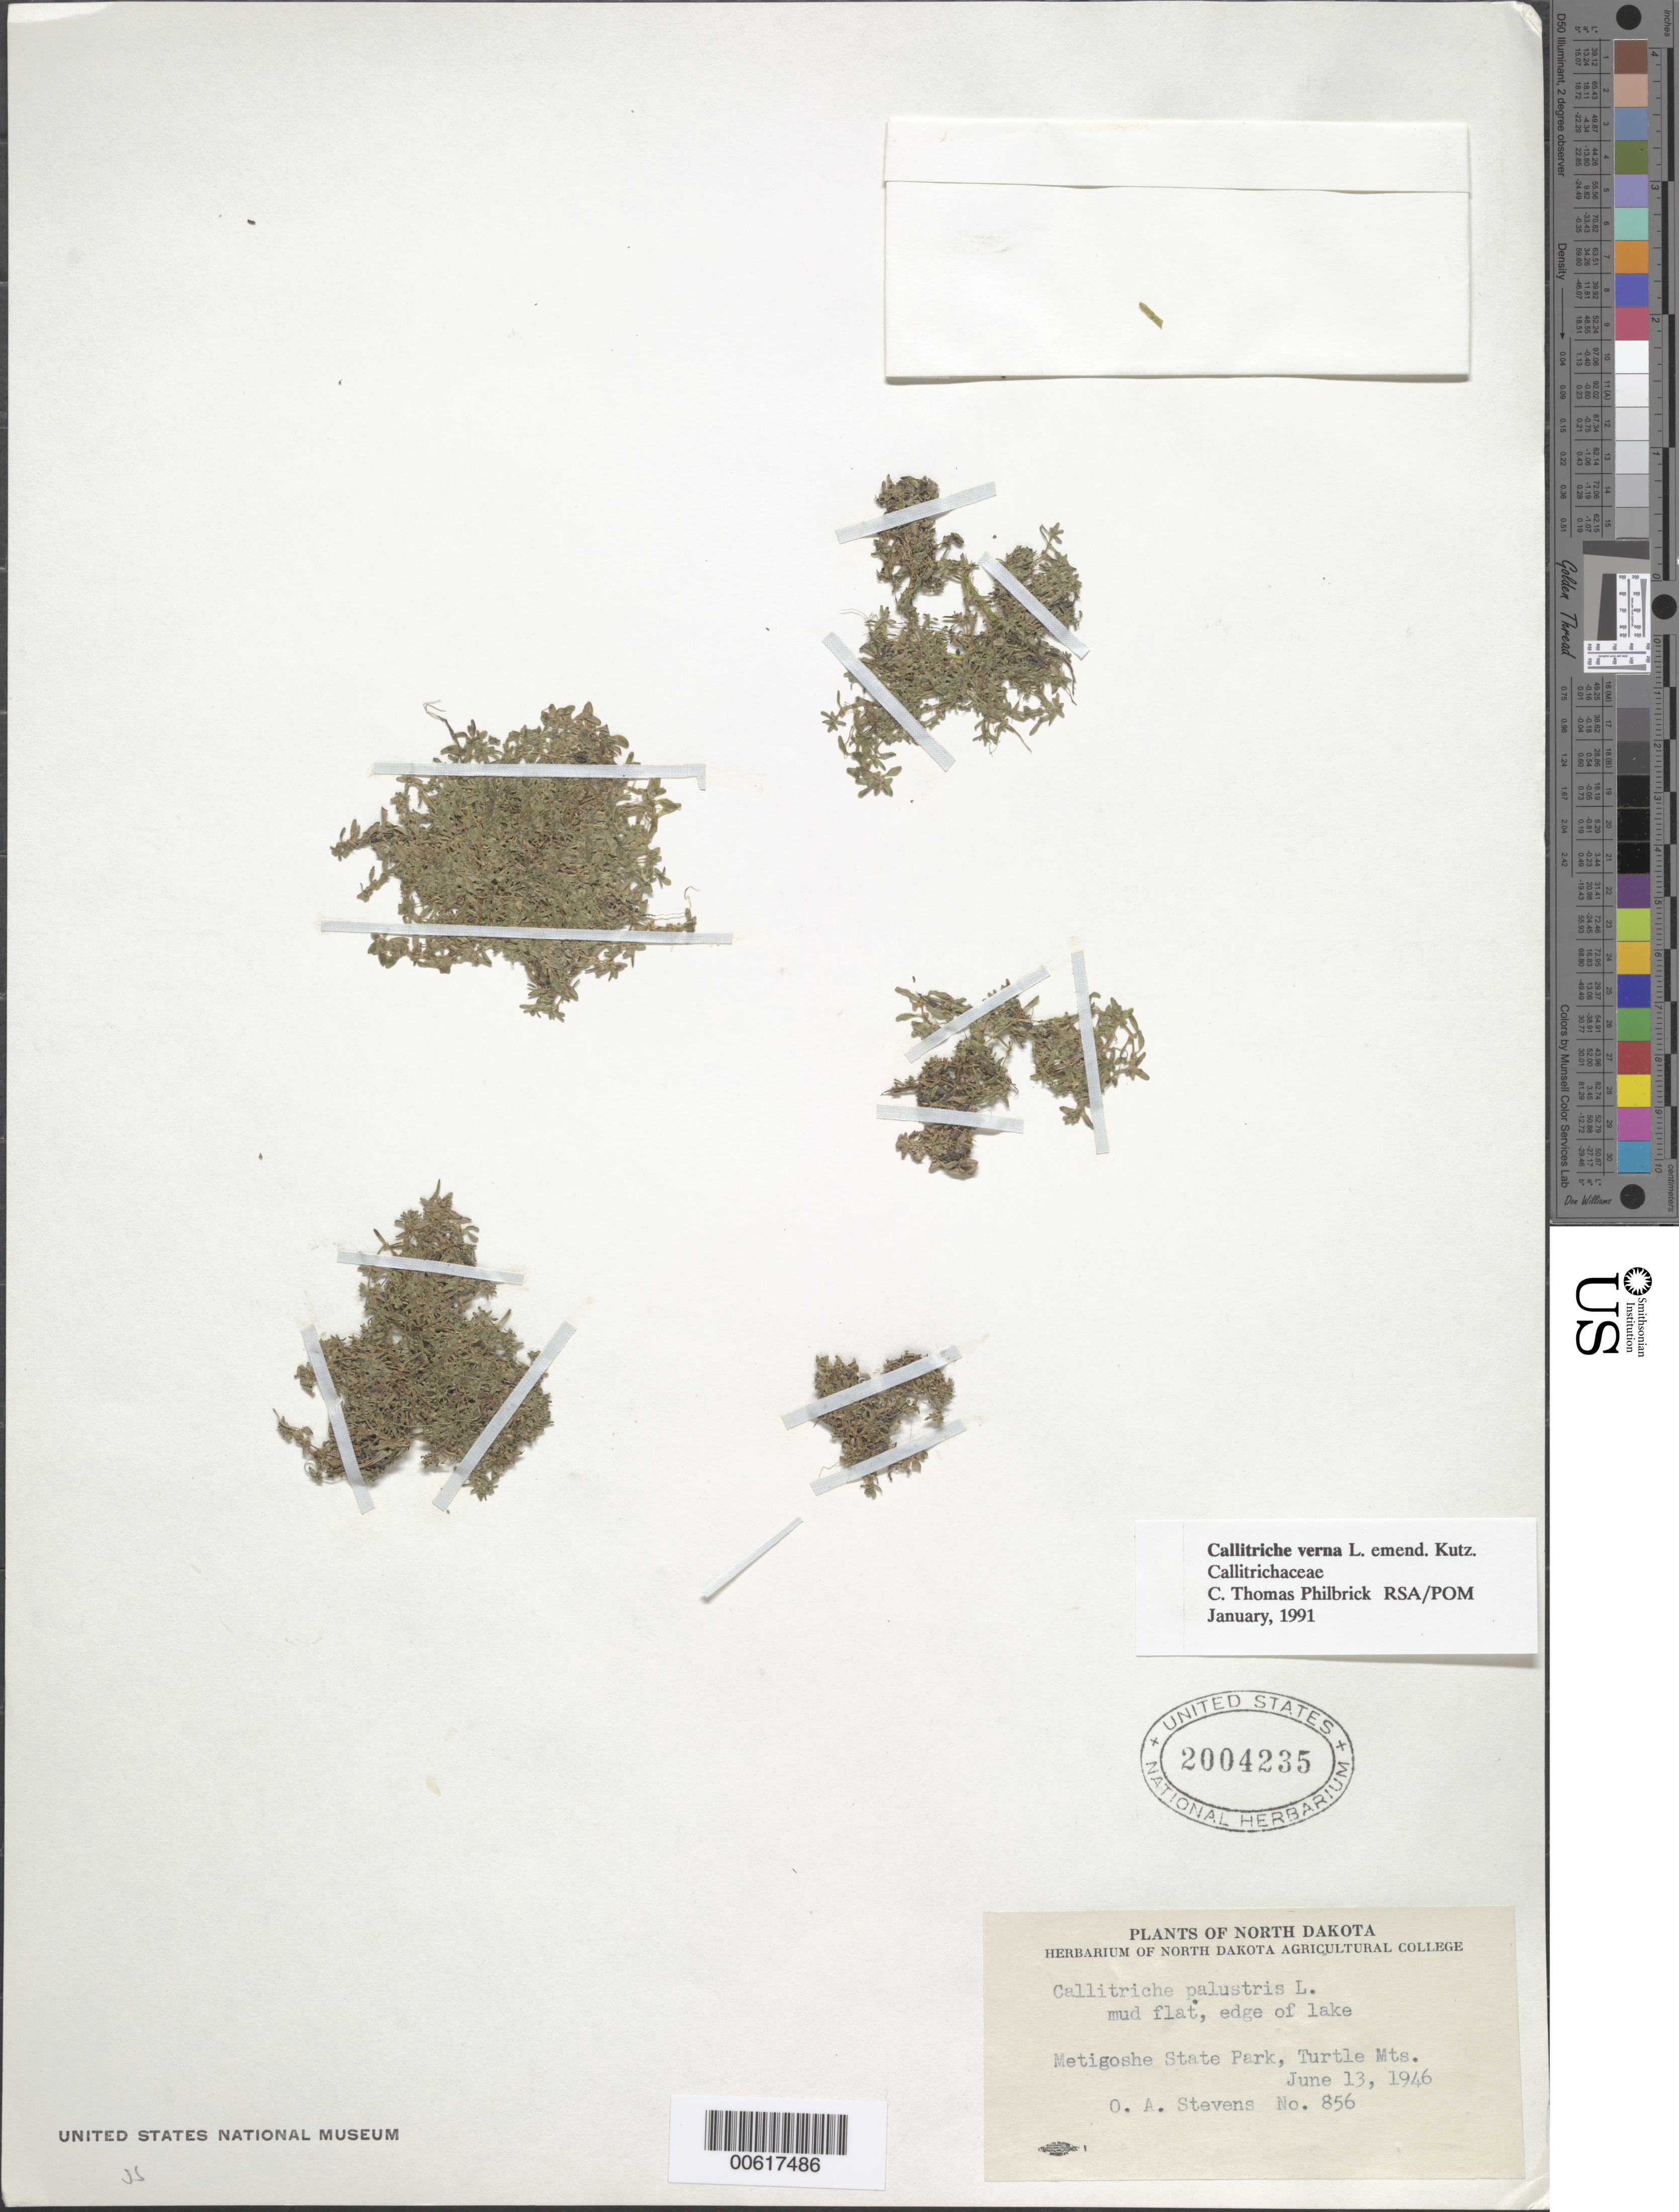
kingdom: Plantae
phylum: Tracheophyta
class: Magnoliopsida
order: Lamiales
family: Plantaginaceae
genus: Callitriche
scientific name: Callitriche verna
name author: L.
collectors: O. Stevens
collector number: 856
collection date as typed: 13 Jun 1946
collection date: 1946-06-13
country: United States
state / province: North Dakota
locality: Metigoshe State Park, Turtle Mts.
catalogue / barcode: US 2004235